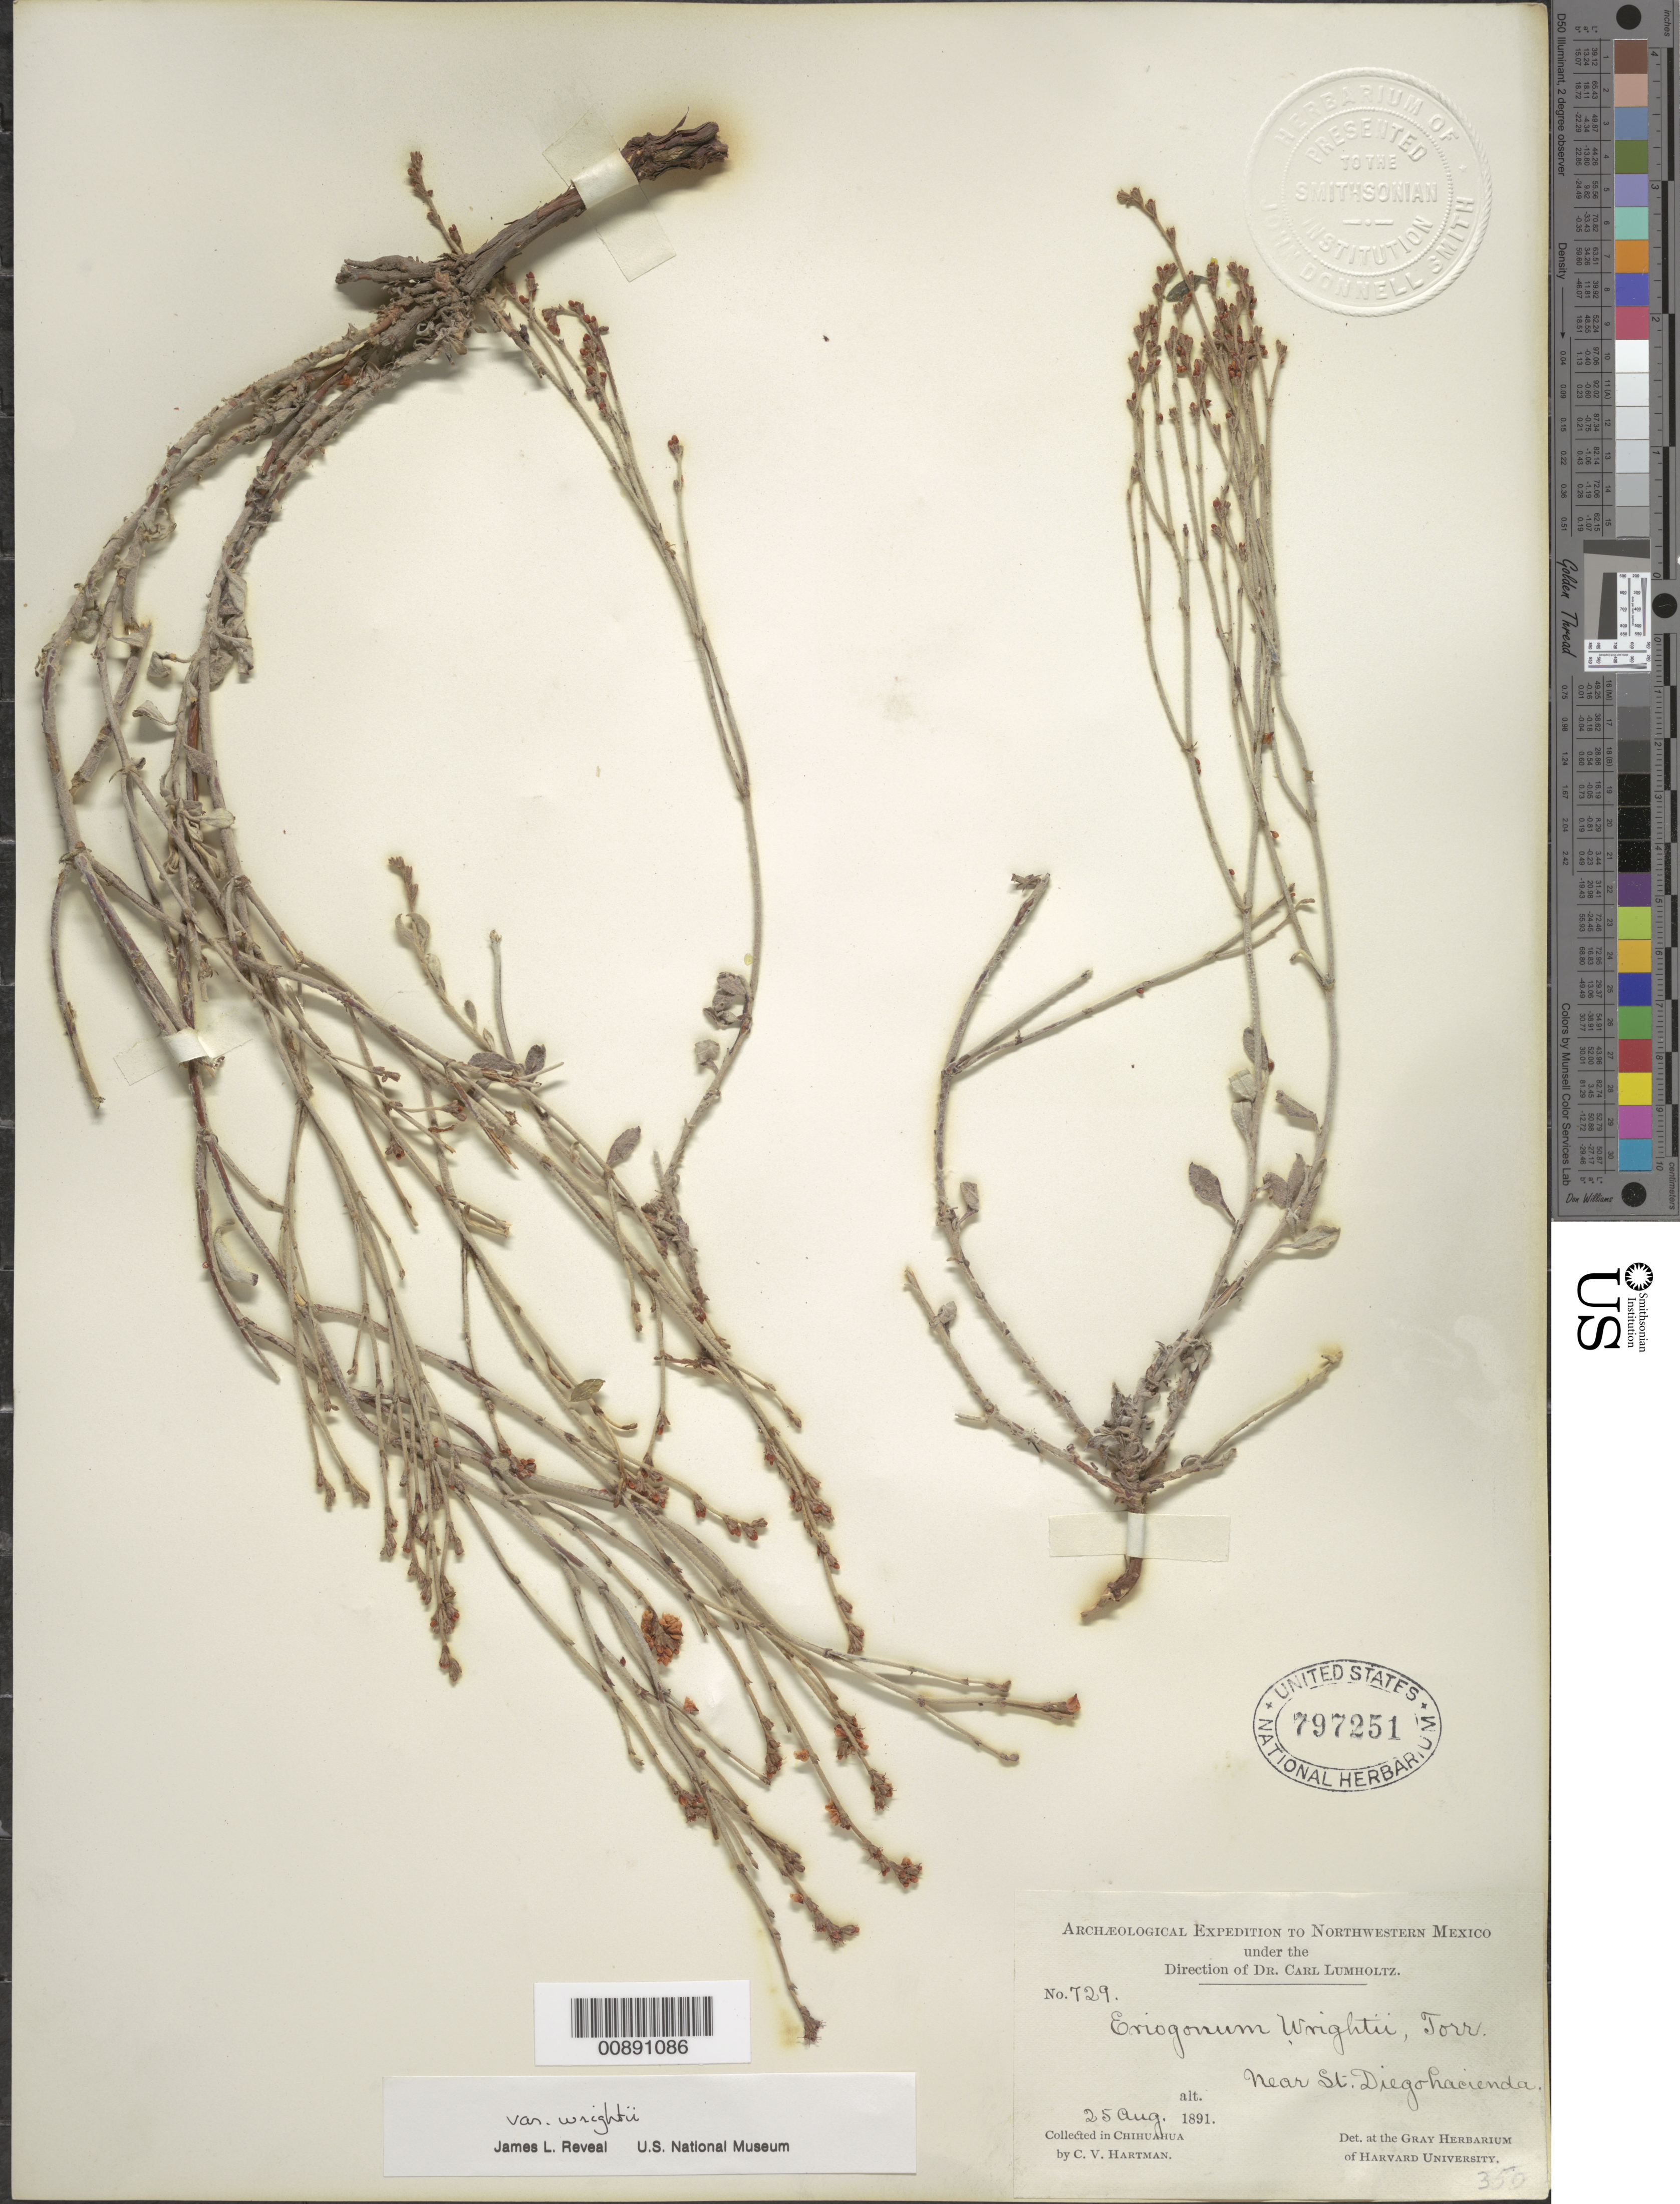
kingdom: Plantae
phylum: Tracheophyta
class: Magnoliopsida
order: Caryophyllales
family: Polygonaceae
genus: Eriogonum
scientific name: Eriogonum wrightii var. wrightii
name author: Torr. ex Benth.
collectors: C. V. Hartman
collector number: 729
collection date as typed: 25 Aug 1891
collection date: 1891-08-25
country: Mexico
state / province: Chihuahua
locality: Near St. Diego Hacienda. Chihuahua.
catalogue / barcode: US 797251